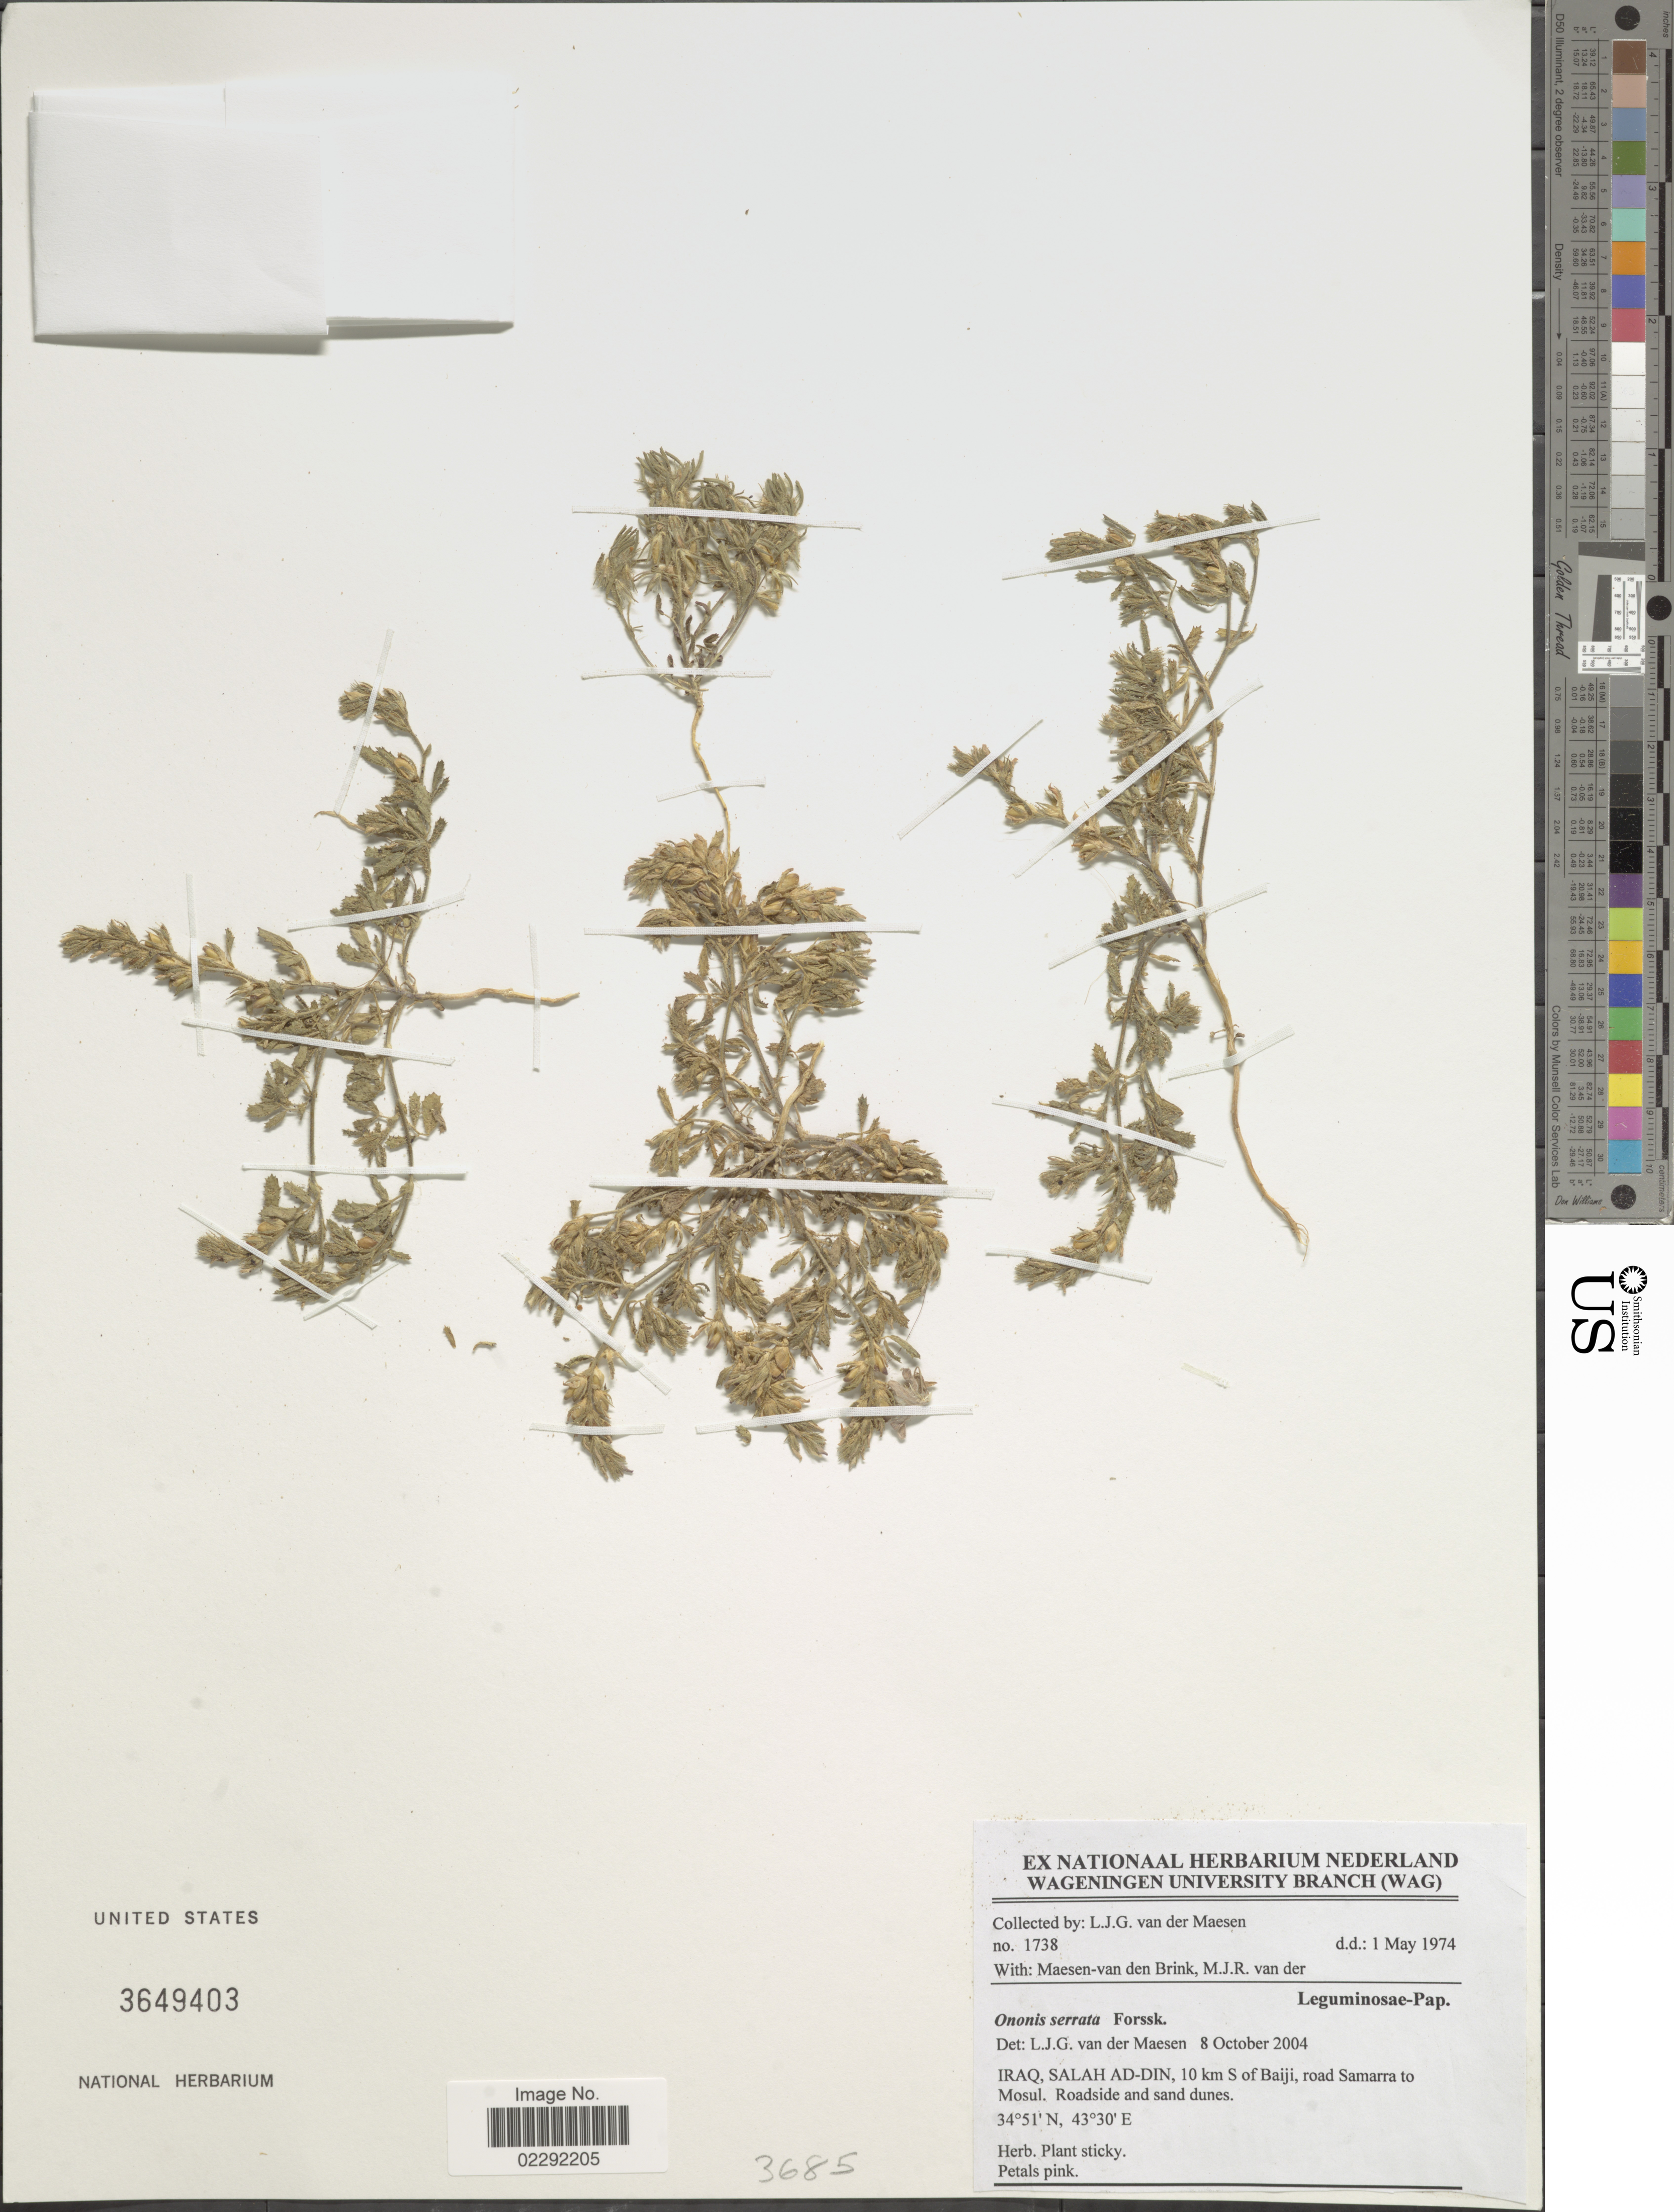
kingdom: Plantae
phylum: Tracheophyta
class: Magnoliopsida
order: Fabales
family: Fabaceae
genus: Ononis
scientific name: Ononis serrata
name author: Forssk.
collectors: L. van der Maesen, M. Maesen-van den Brink & v. M. J. R.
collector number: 1738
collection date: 1974-05-01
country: Iraq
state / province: Salah ad Din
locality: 10 km S of Baiji, road Samarra to Mosul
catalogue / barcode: US 3649403